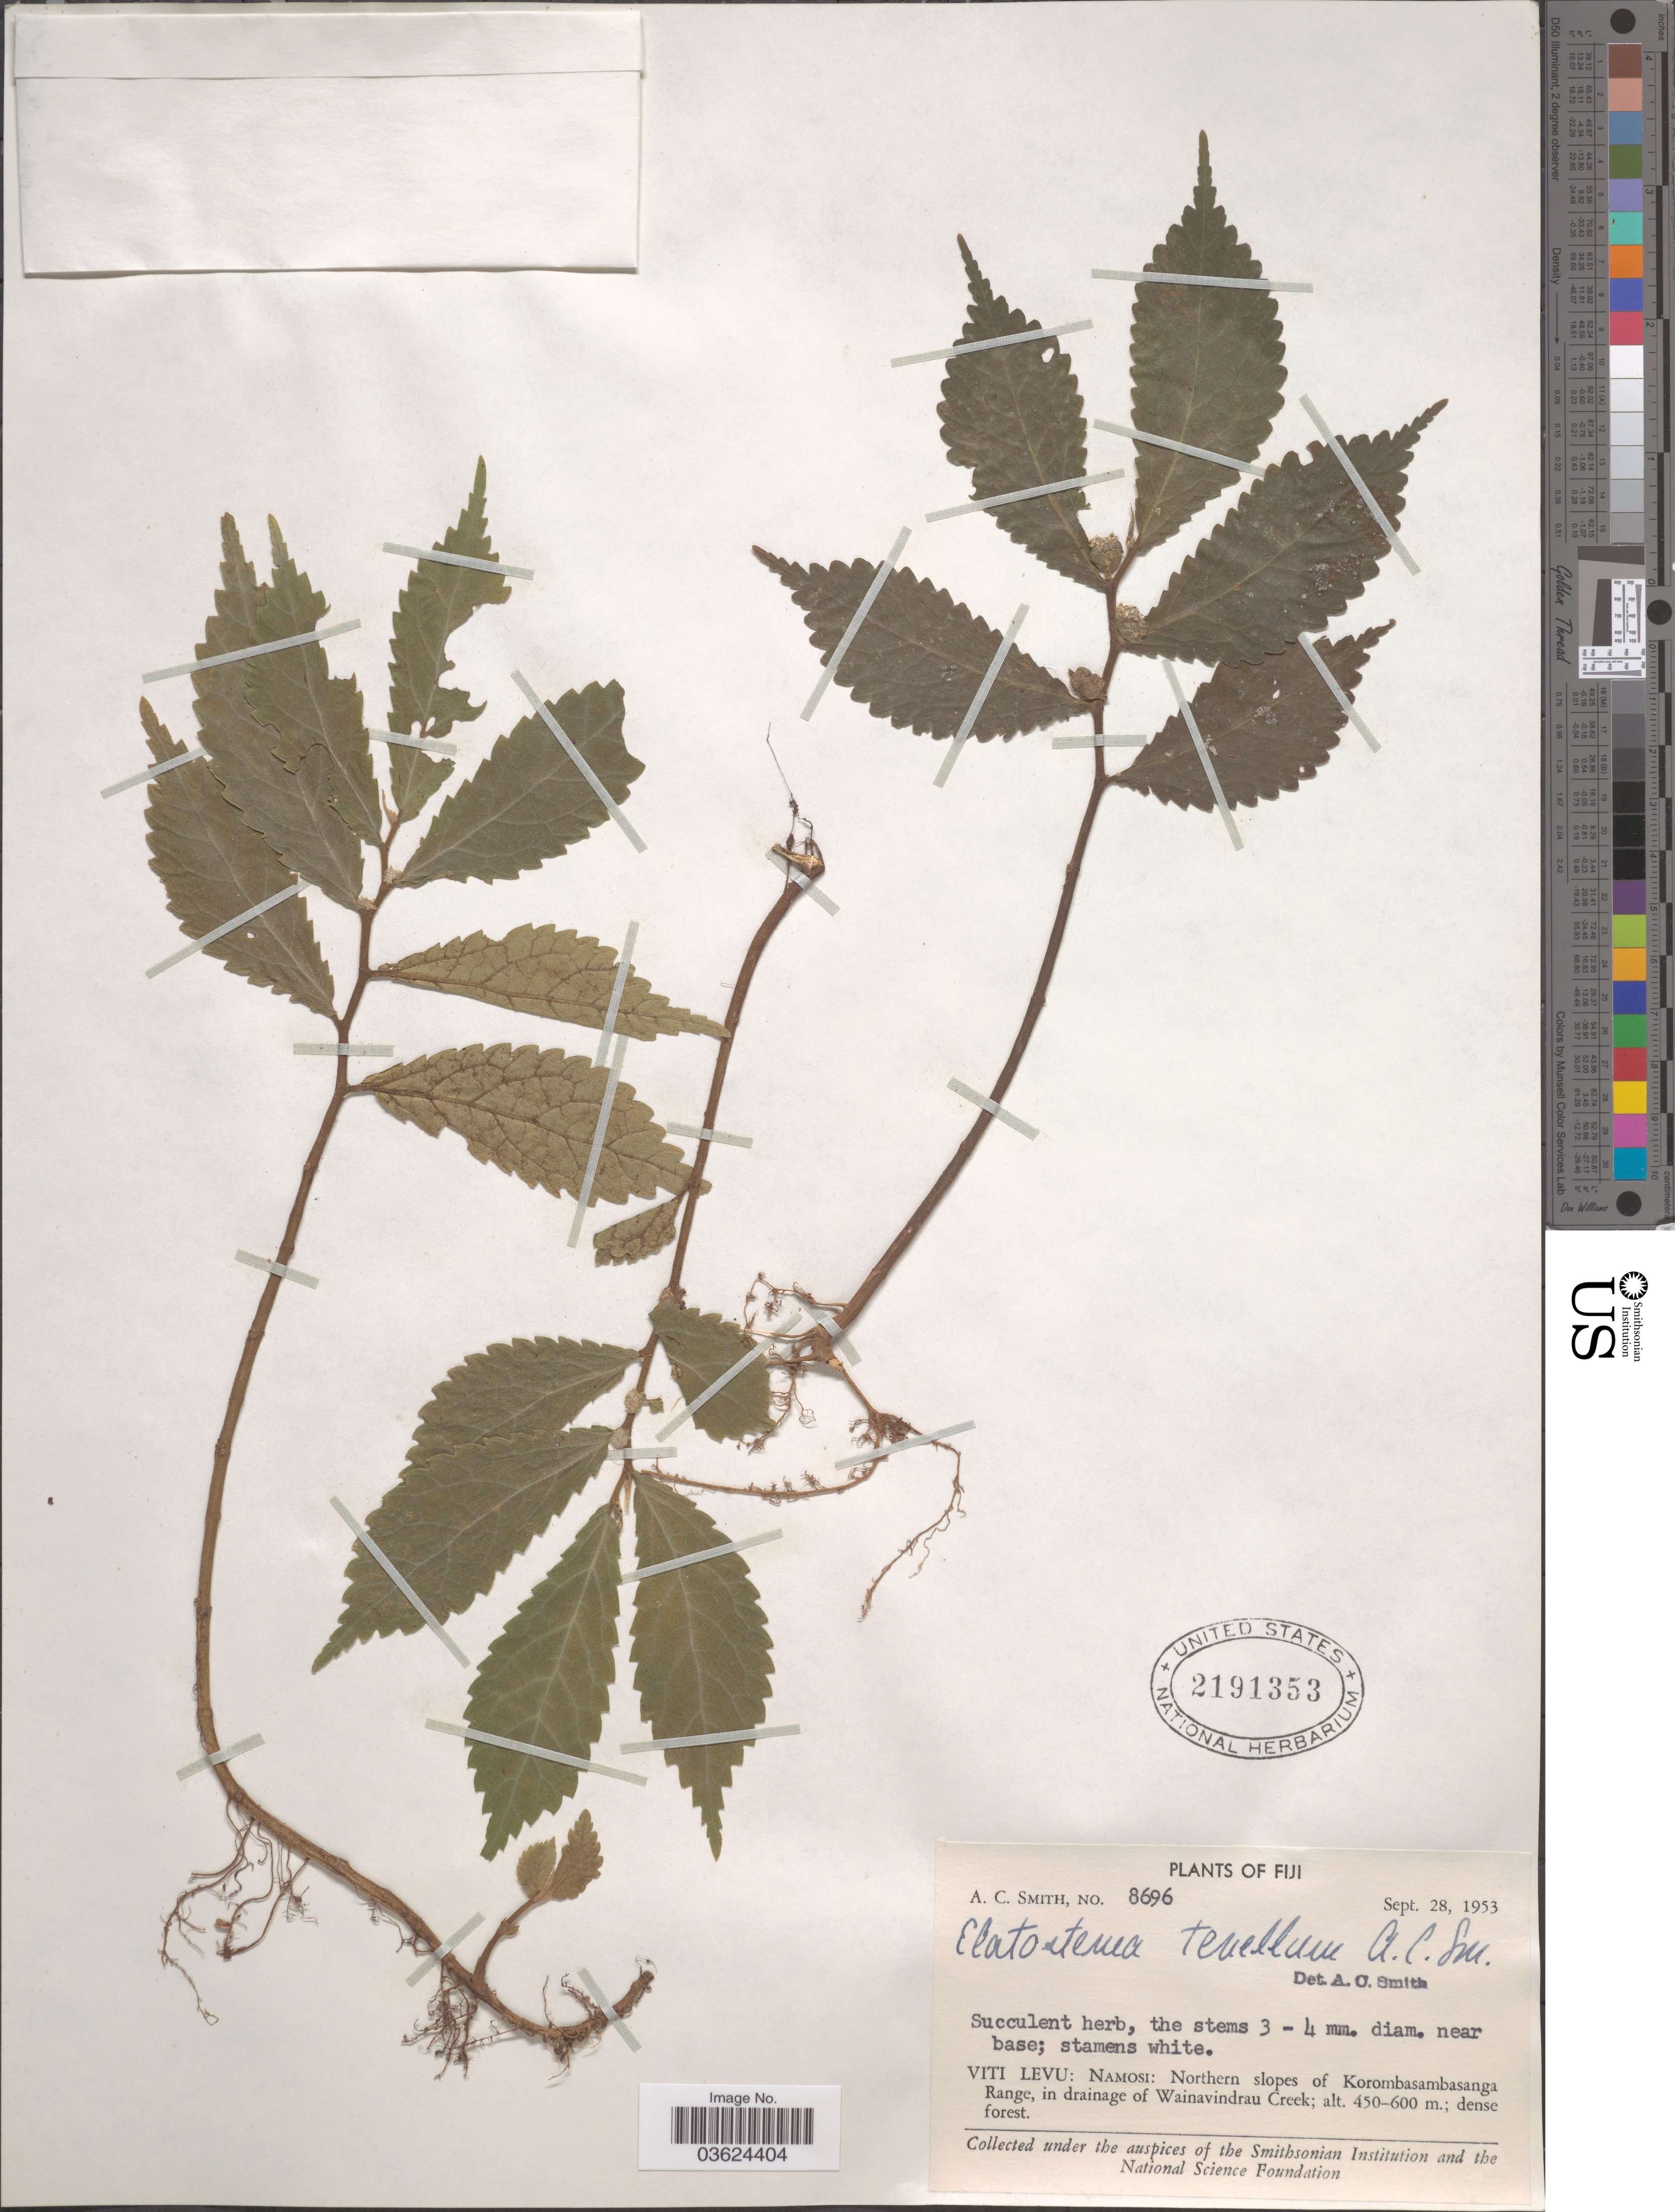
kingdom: Plantae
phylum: Tracheophyta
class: Magnoliopsida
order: Rosales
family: Urticaceae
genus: Elatostema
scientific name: Elatostema tenellum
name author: A.C. Sm.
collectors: A. C. Smith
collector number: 8696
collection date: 1953-09-28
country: Fiji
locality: Viti Levu: Namosi: Northern slopes of Korombasambasanga Range, in drainage of Wainavindrau Creek.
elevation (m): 450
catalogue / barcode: US 2191353